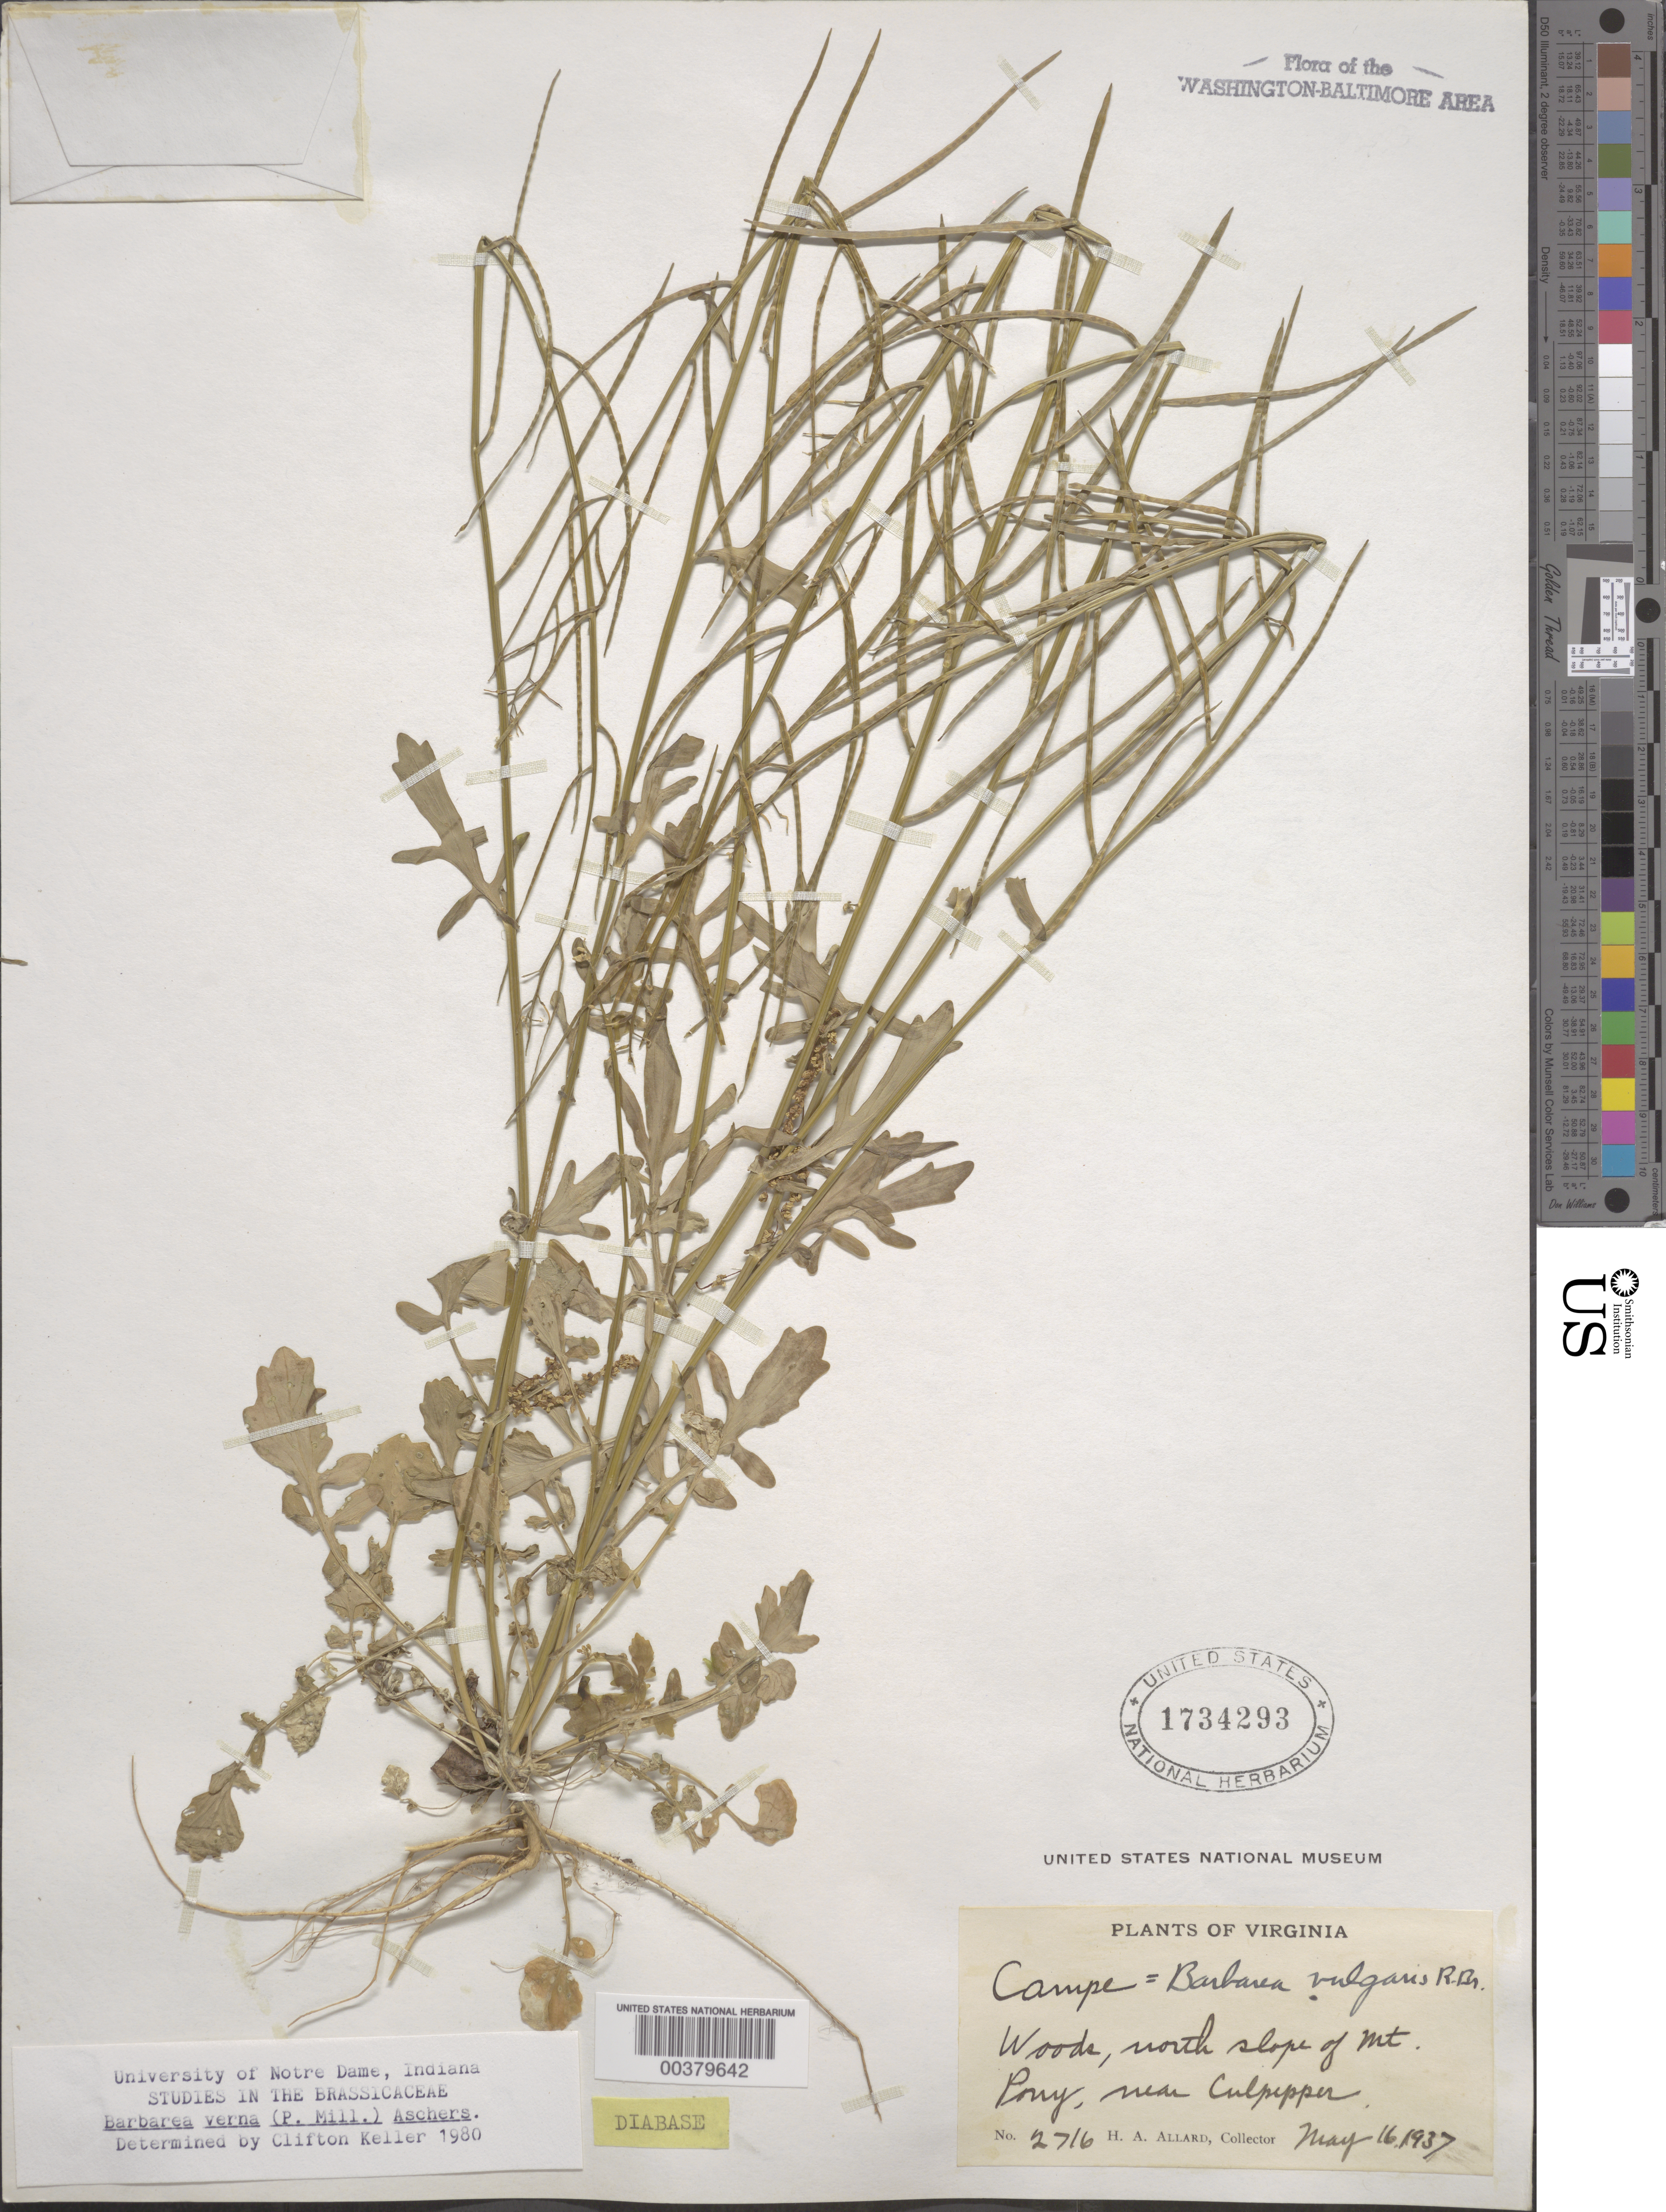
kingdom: Plantae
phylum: Tracheophyta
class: Magnoliopsida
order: Brassicales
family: Brassicaceae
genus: Barbarea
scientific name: Barbarea verna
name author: (Mill.) Asch.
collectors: H. A. Allard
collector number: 2716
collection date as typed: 16 May 1937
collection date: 1937-05-16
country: United States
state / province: Virginia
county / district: Culpeper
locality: Mount Pony, Culpepper vicinity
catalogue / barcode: US 1734293